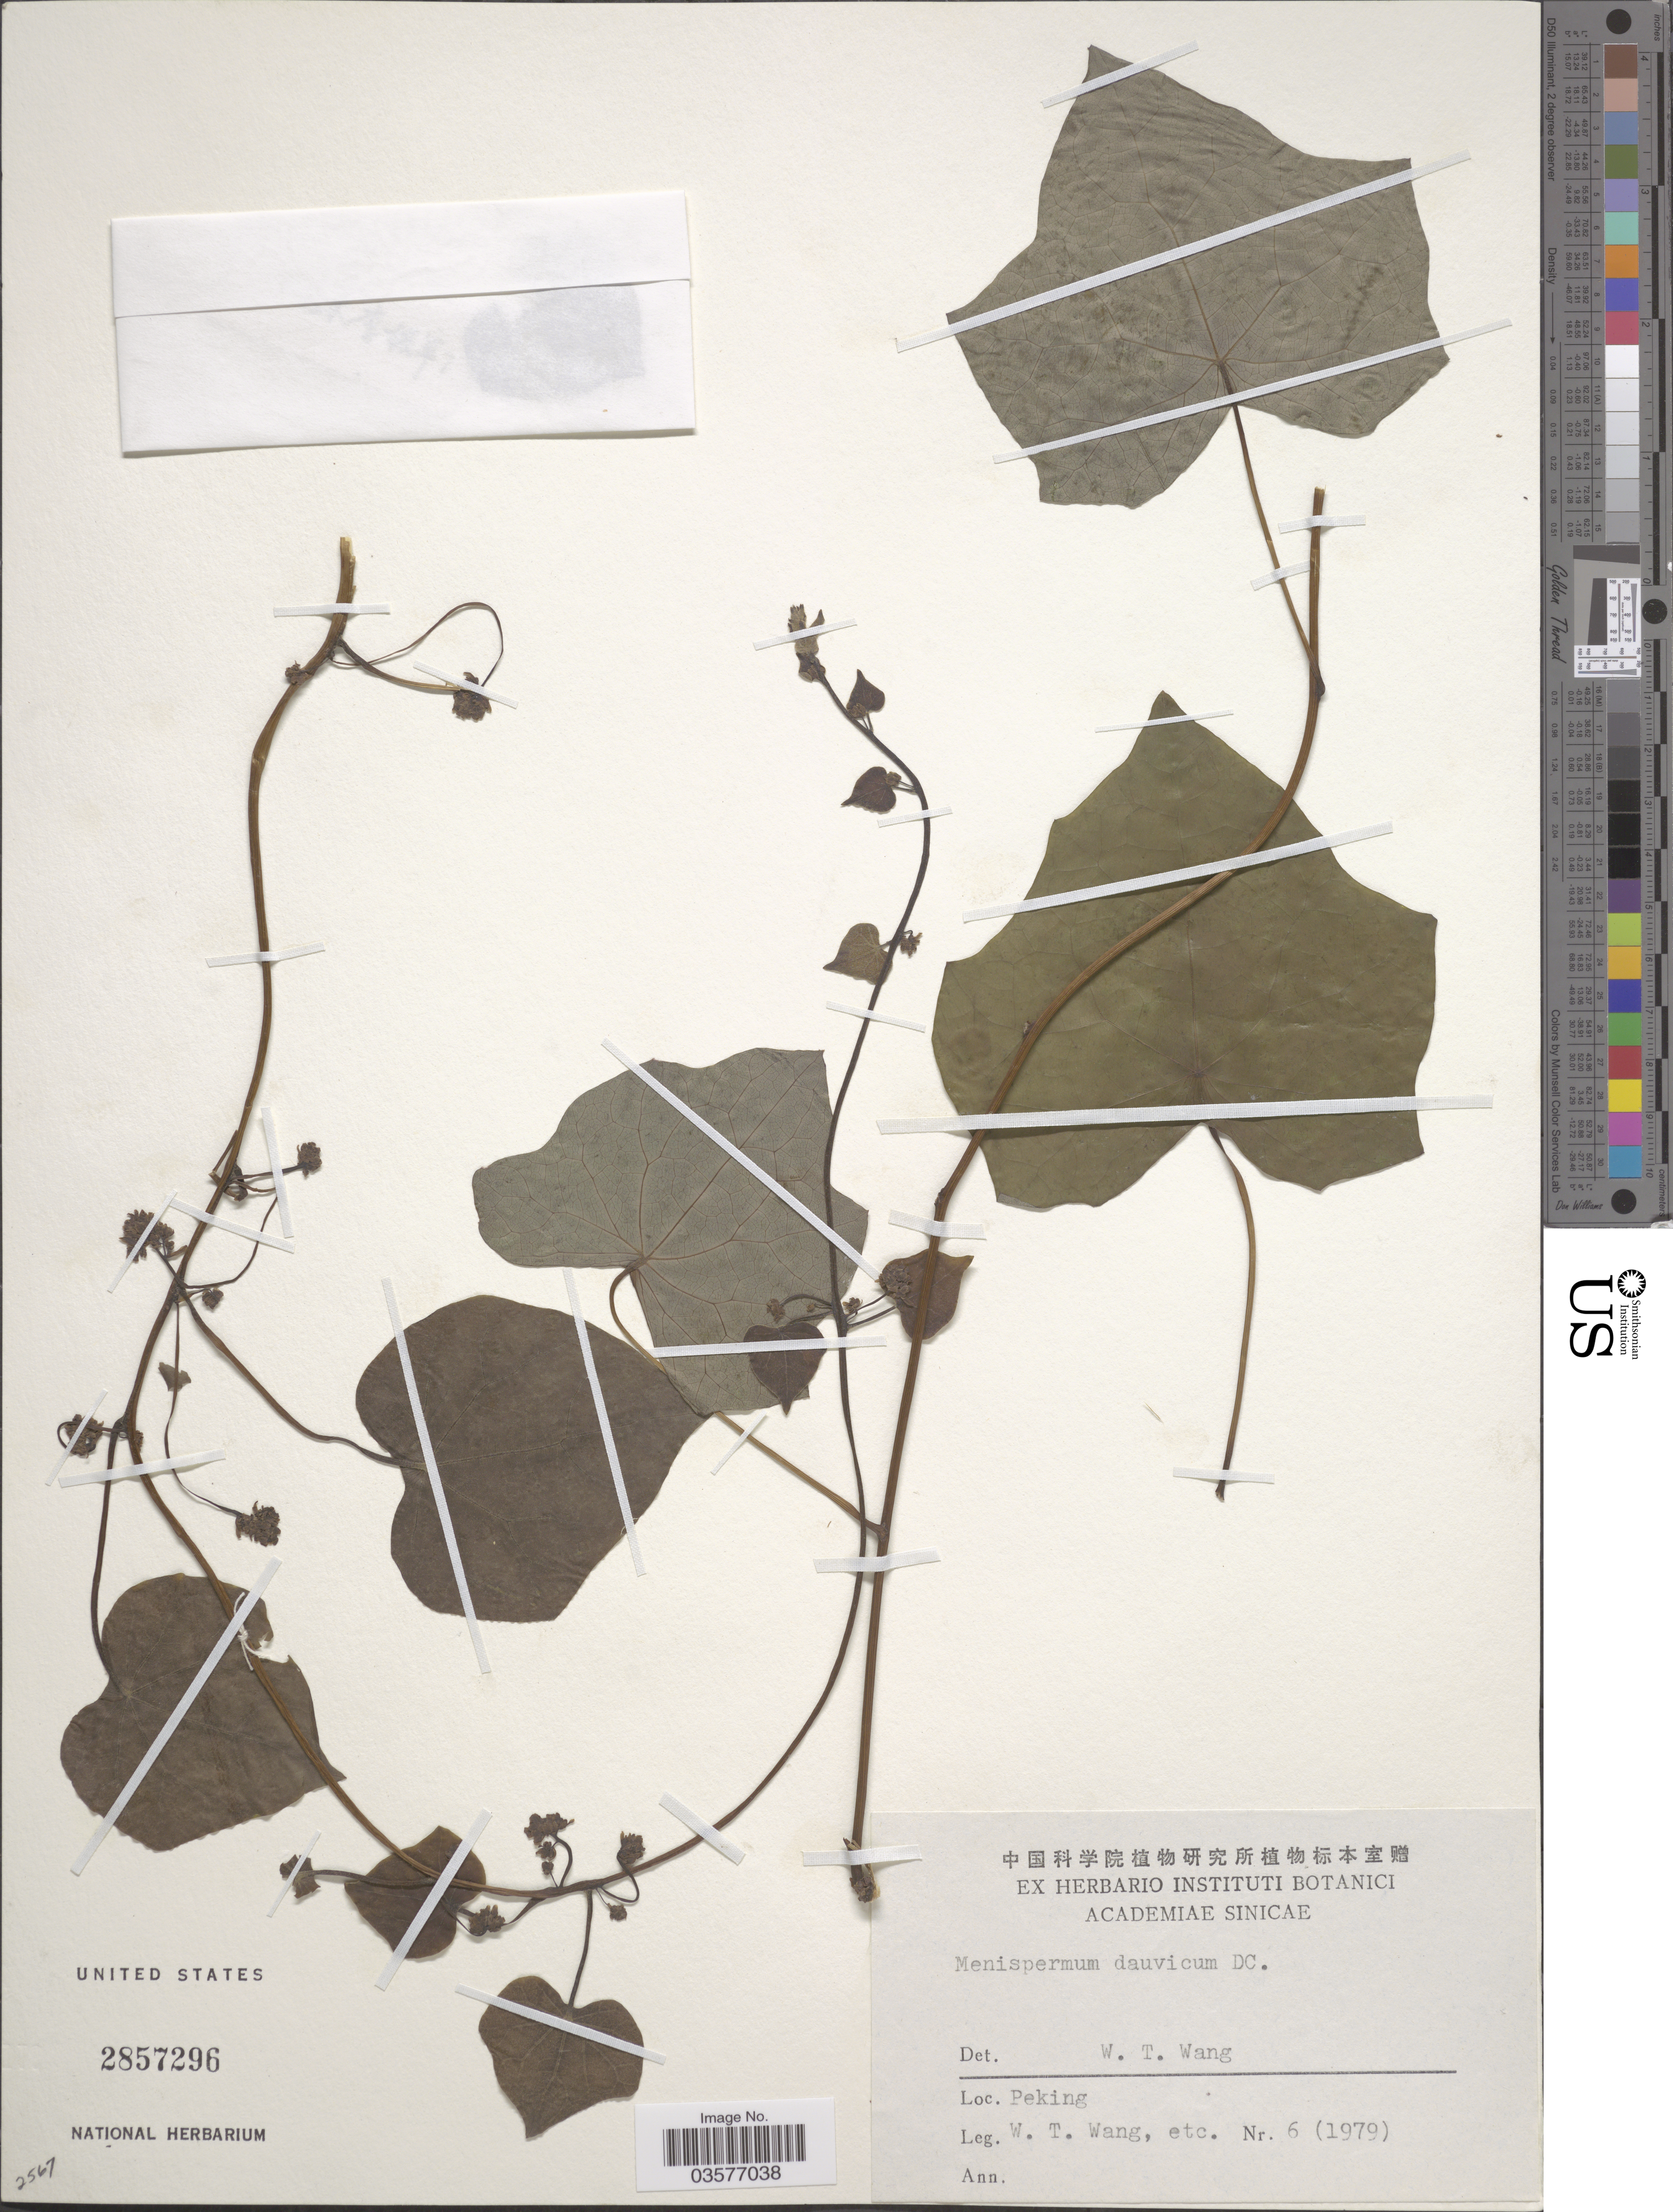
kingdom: Plantae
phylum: Tracheophyta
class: Magnoliopsida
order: Ranunculales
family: Menispermaceae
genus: Menispermum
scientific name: Menispermum dauricum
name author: DC.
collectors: W. T. Wang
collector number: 6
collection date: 1979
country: China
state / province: Beijing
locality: Peking.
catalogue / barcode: US 2857296